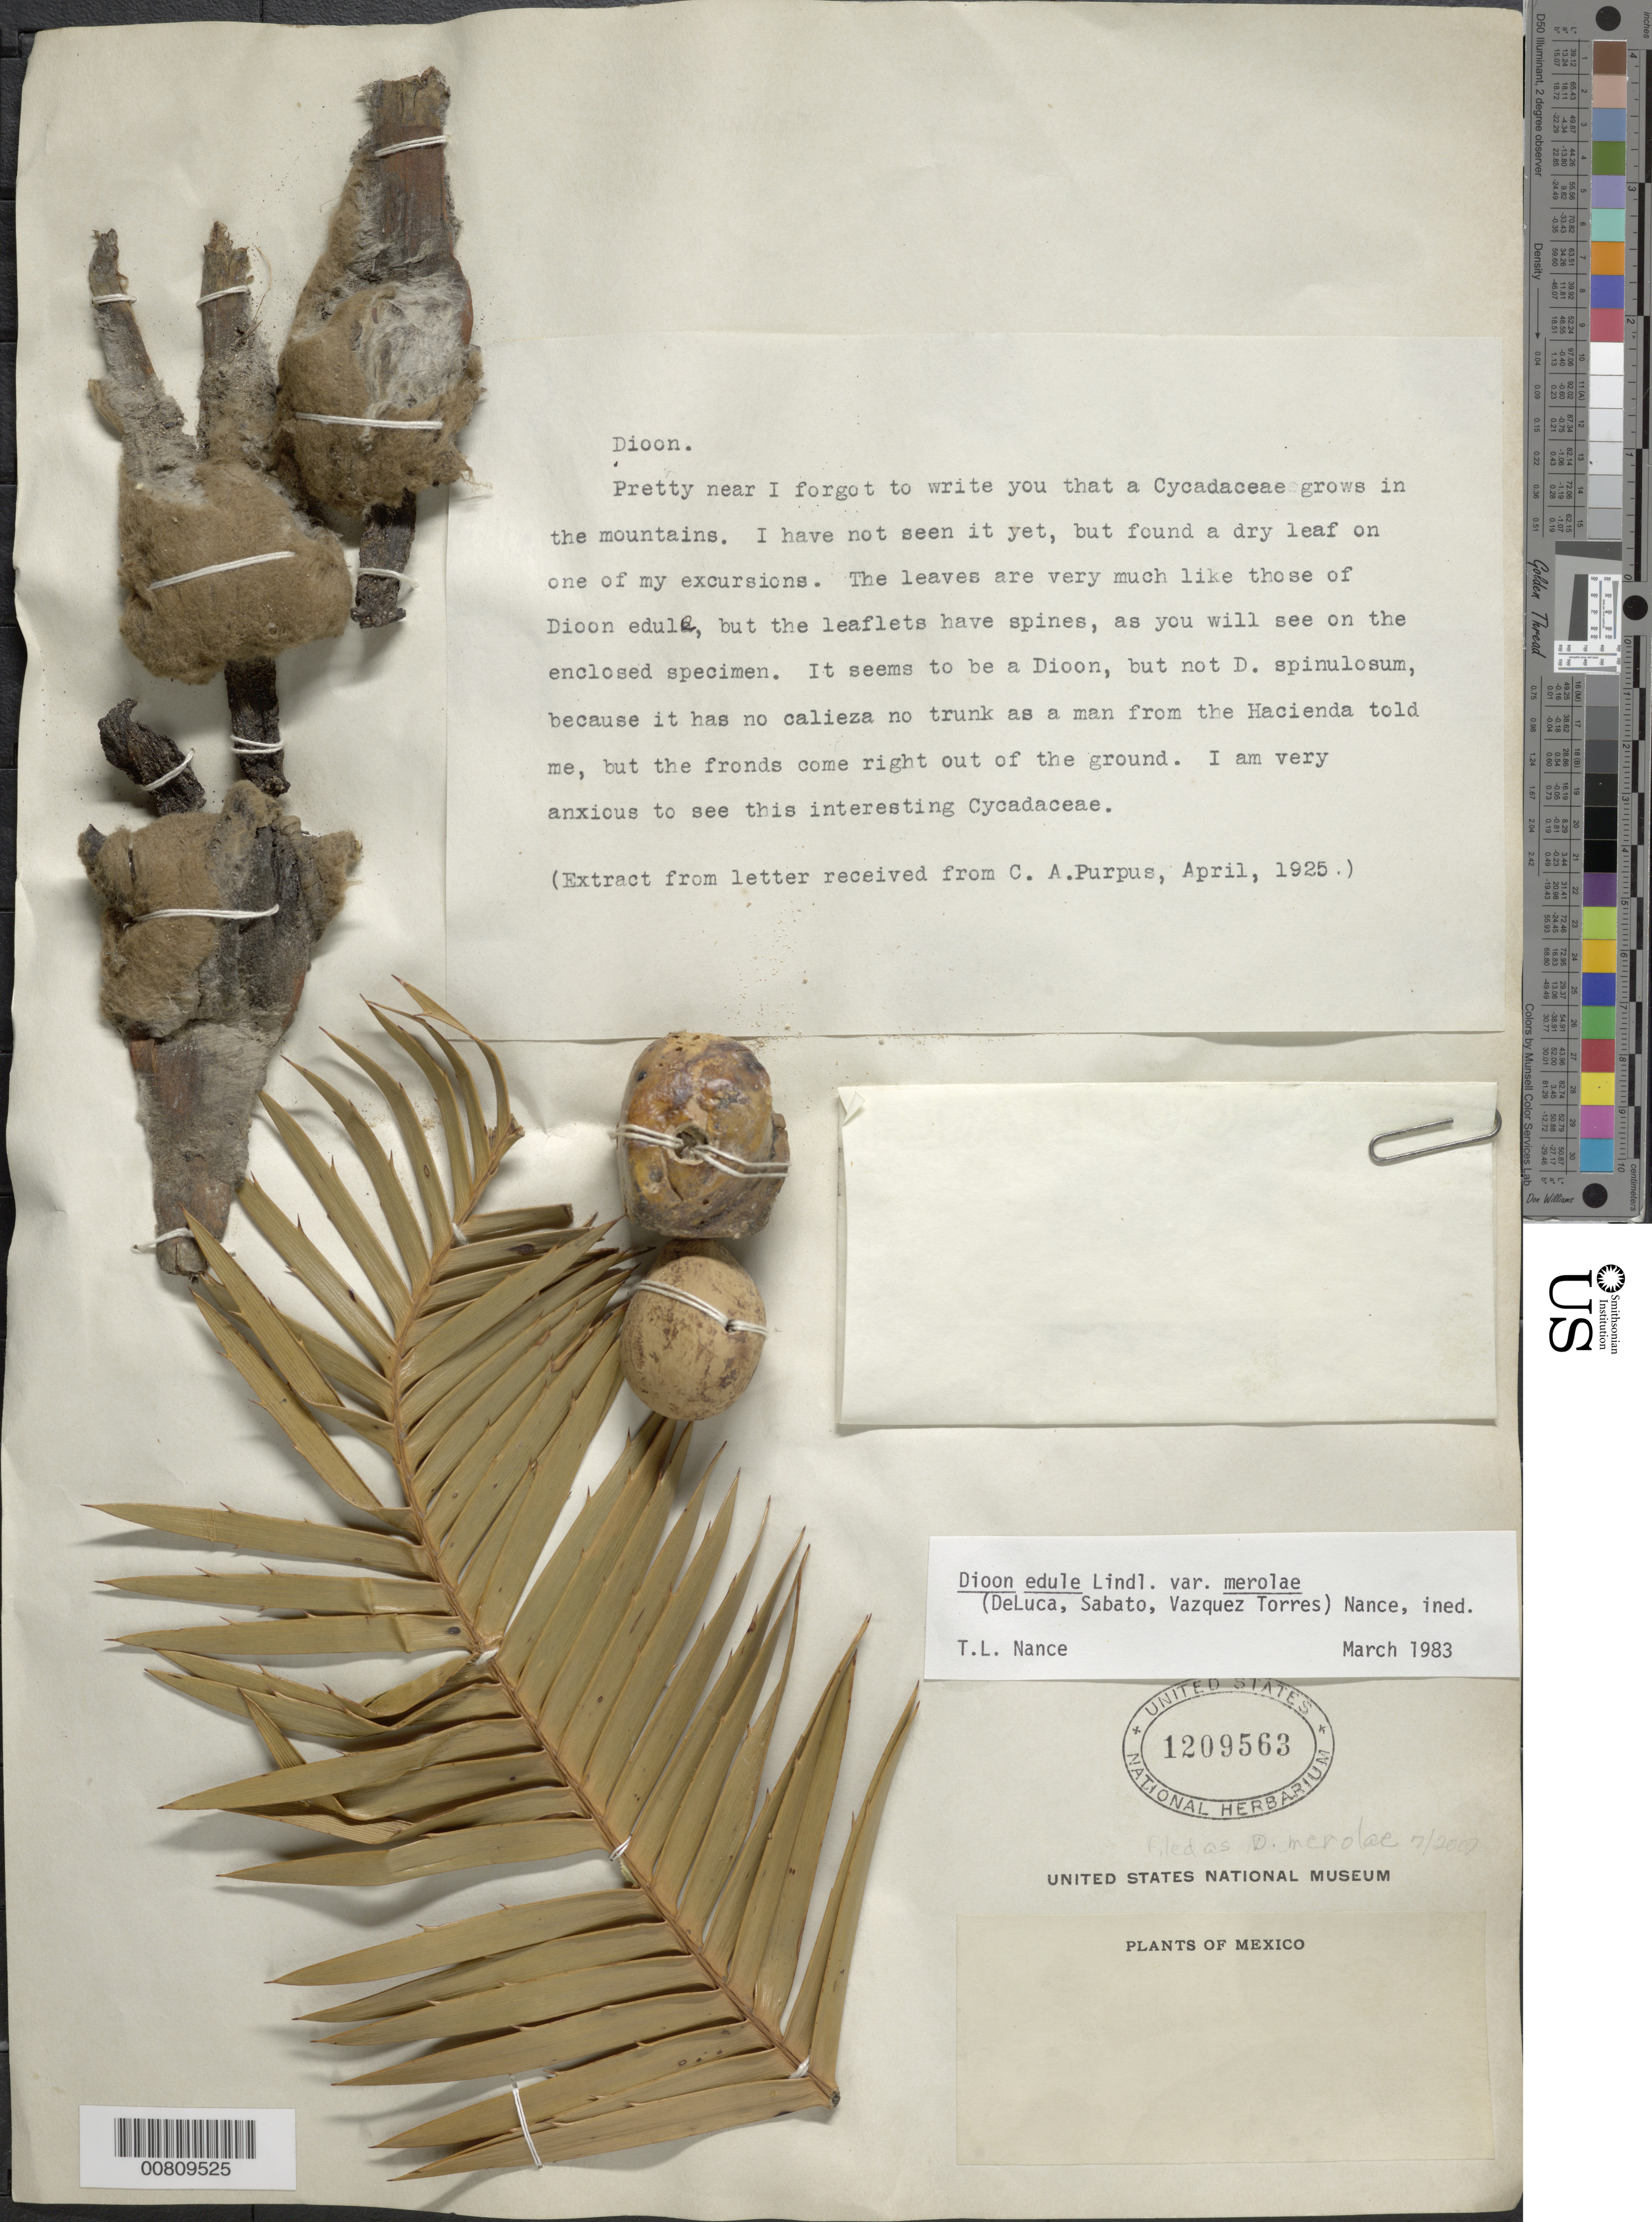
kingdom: Plantae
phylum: Tracheophyta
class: Cycadopsida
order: Cycadales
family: Zamiaceae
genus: Dioon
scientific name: Dioon merolae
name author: De Luca et al.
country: Mexico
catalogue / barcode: US 1209563